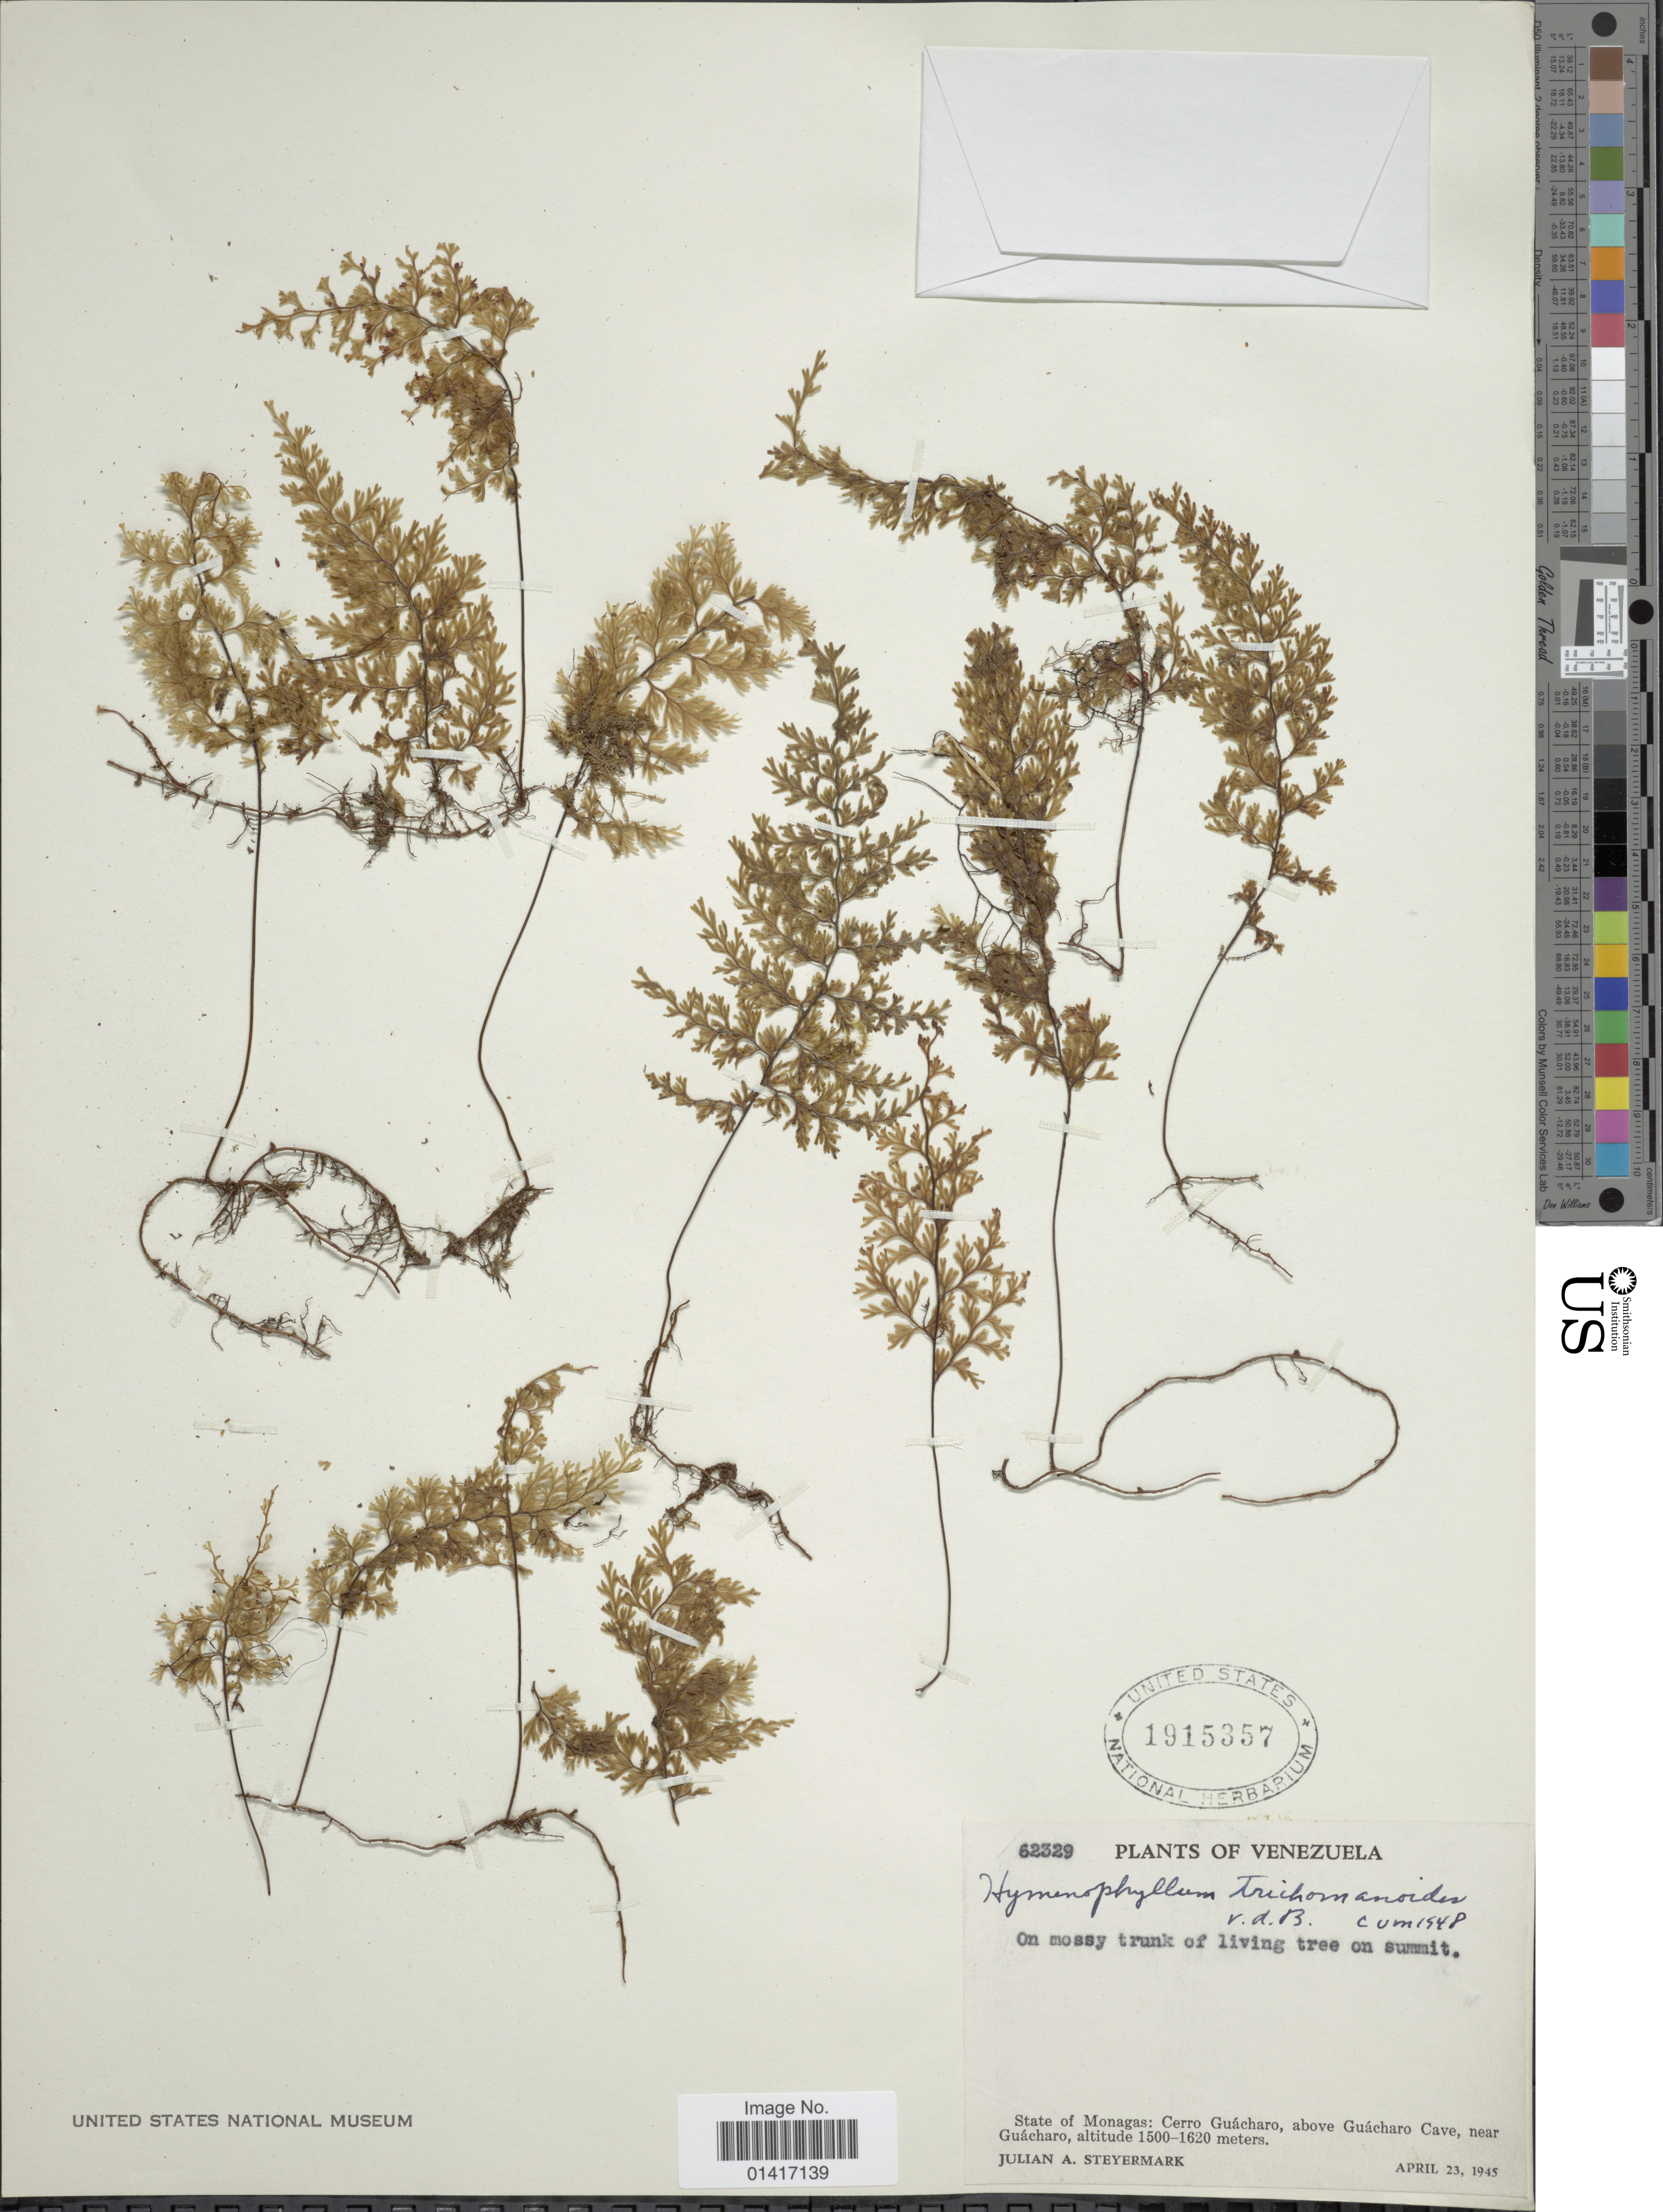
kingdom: Plantae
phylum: Tracheophyta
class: Polypodiopsida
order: Hymenophyllales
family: Hymenophyllaceae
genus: Hymenophyllum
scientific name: Hymenophyllum trichomanoides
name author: Bosch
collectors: J. Steyermark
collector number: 62329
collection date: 1945-04-23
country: Venezuela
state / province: Monagas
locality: State of Monagas: Cerro Guacharo, above Guacharo Cave, near Guacharo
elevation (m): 1500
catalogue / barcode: US 1915357